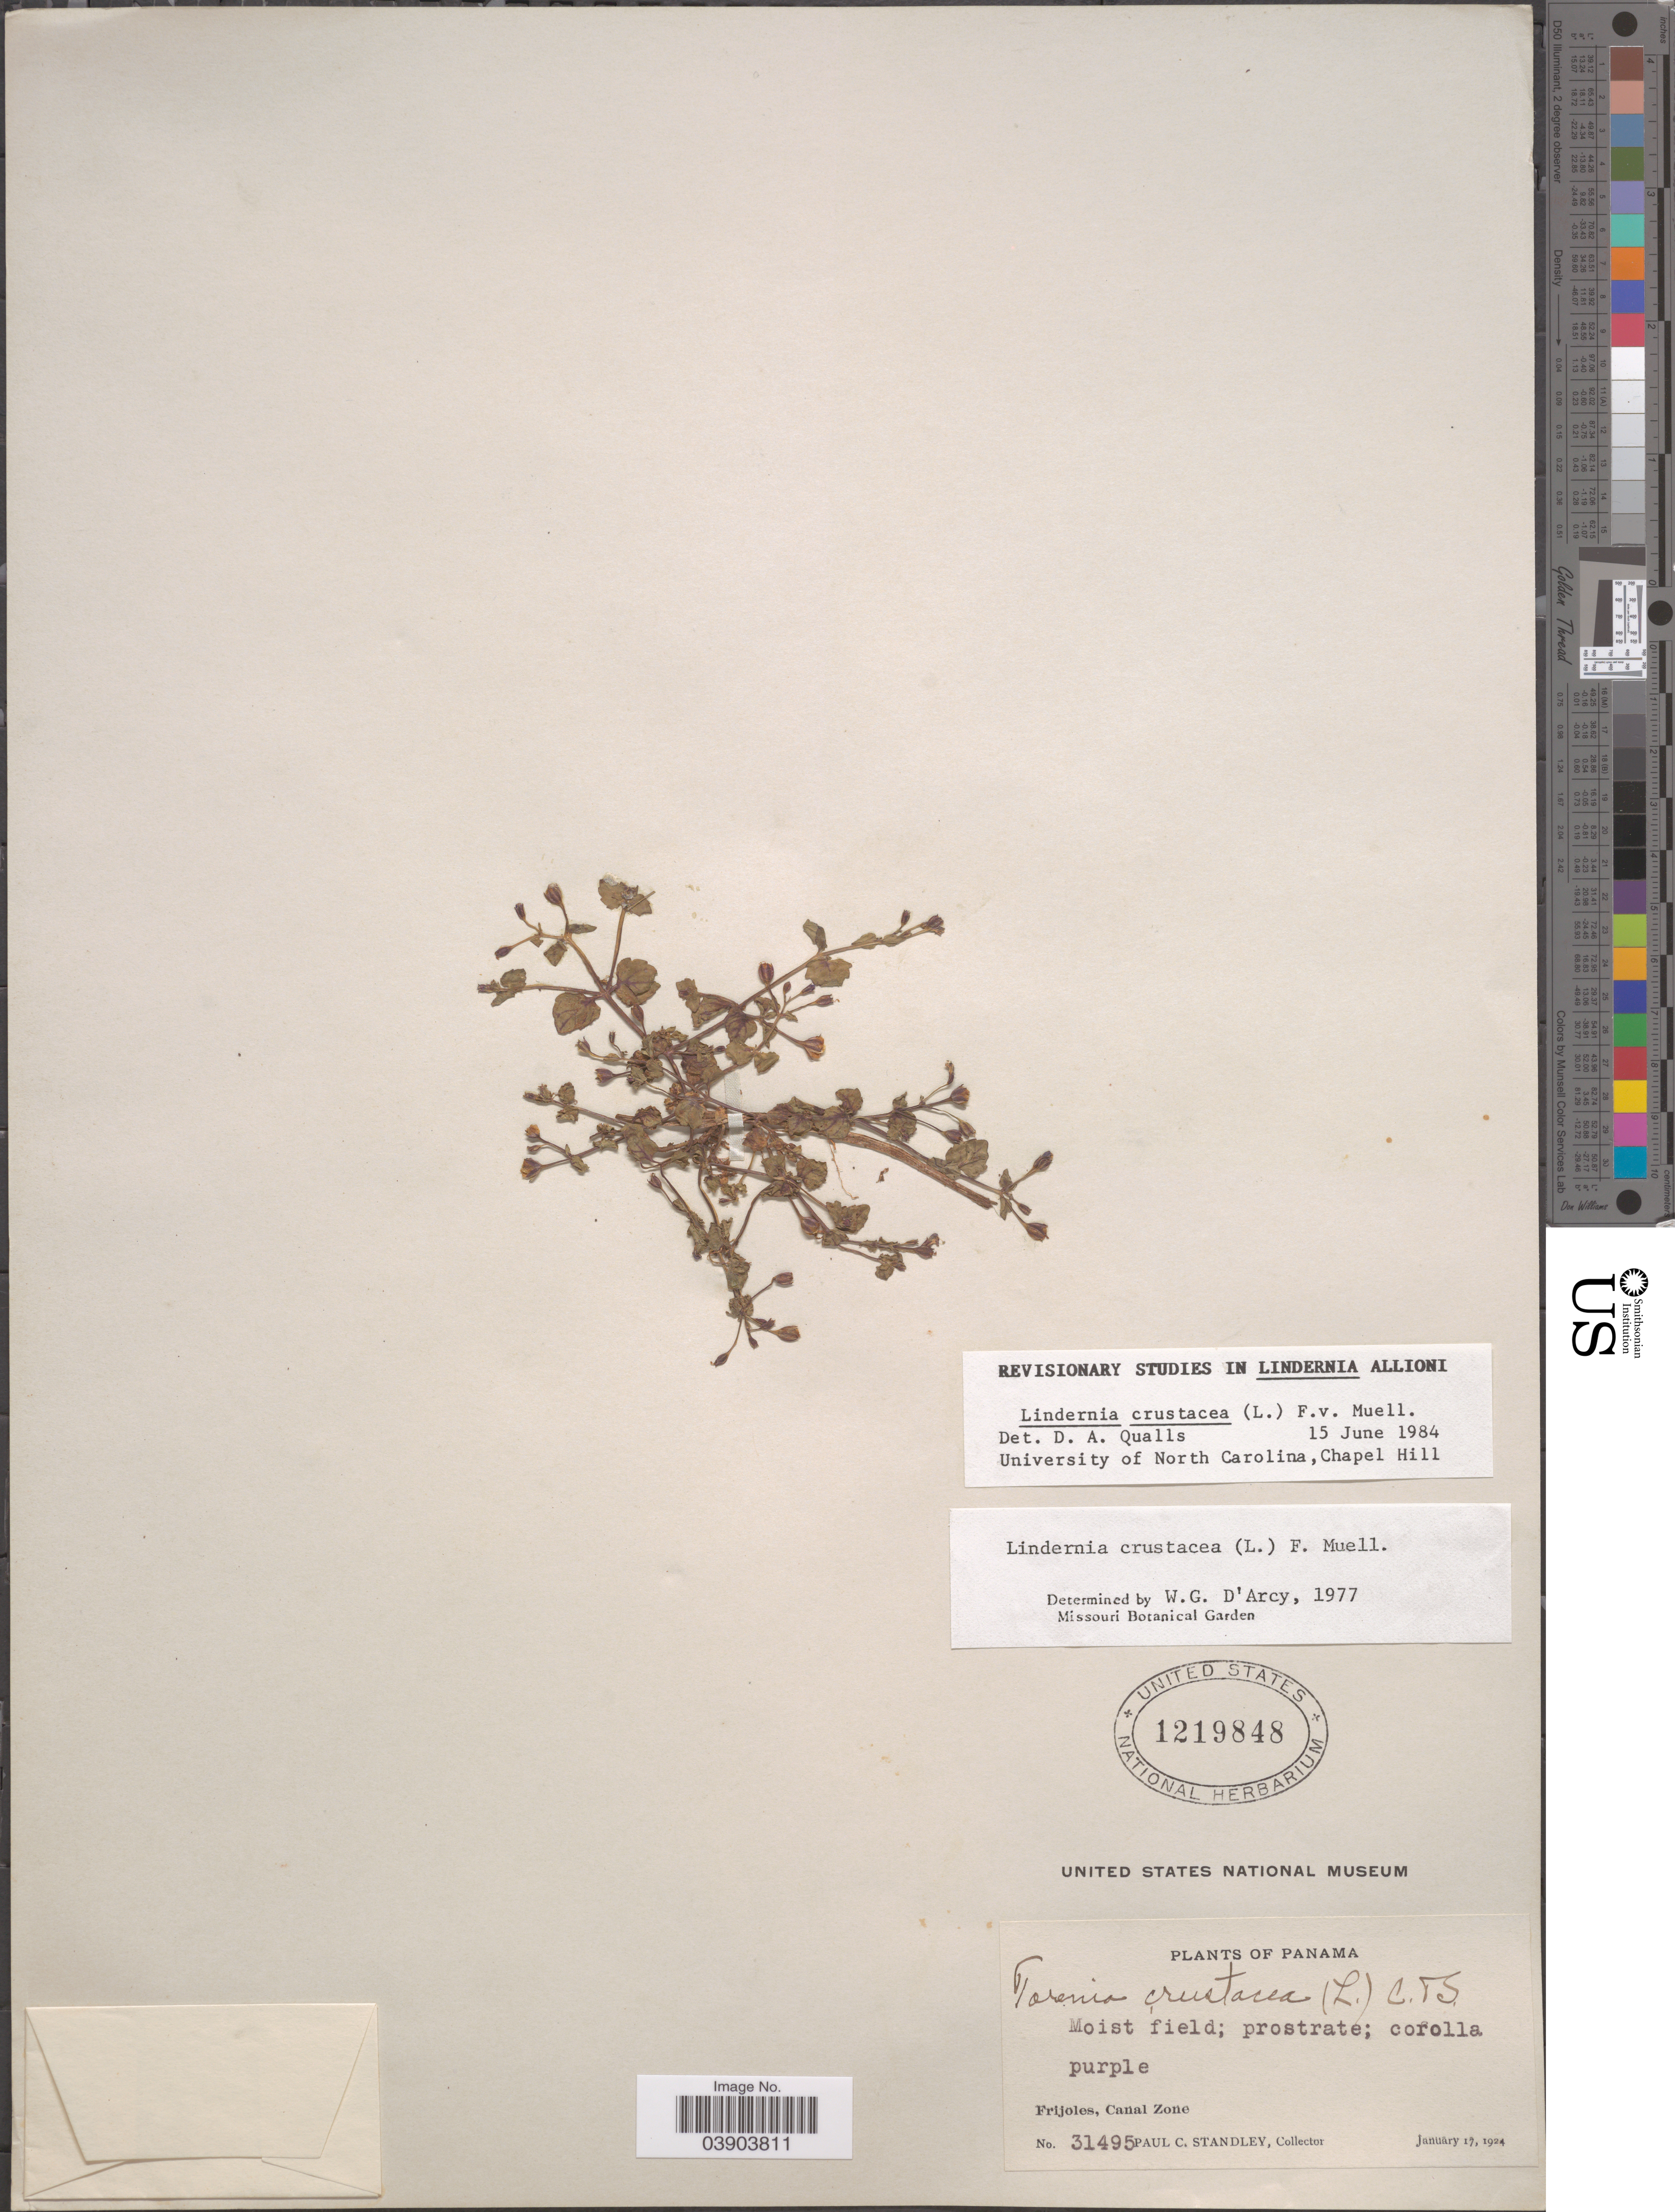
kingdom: Plantae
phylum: Tracheophyta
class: Magnoliopsida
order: Lamiales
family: Linderniaceae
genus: Lindernia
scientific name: Lindernia crustacea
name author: (L.) F. Muell.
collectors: P. C. Standley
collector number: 31495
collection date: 1924-01-17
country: Panama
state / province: Colón / Panamá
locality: Frijoles, Canal Zone.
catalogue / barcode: US 1219848